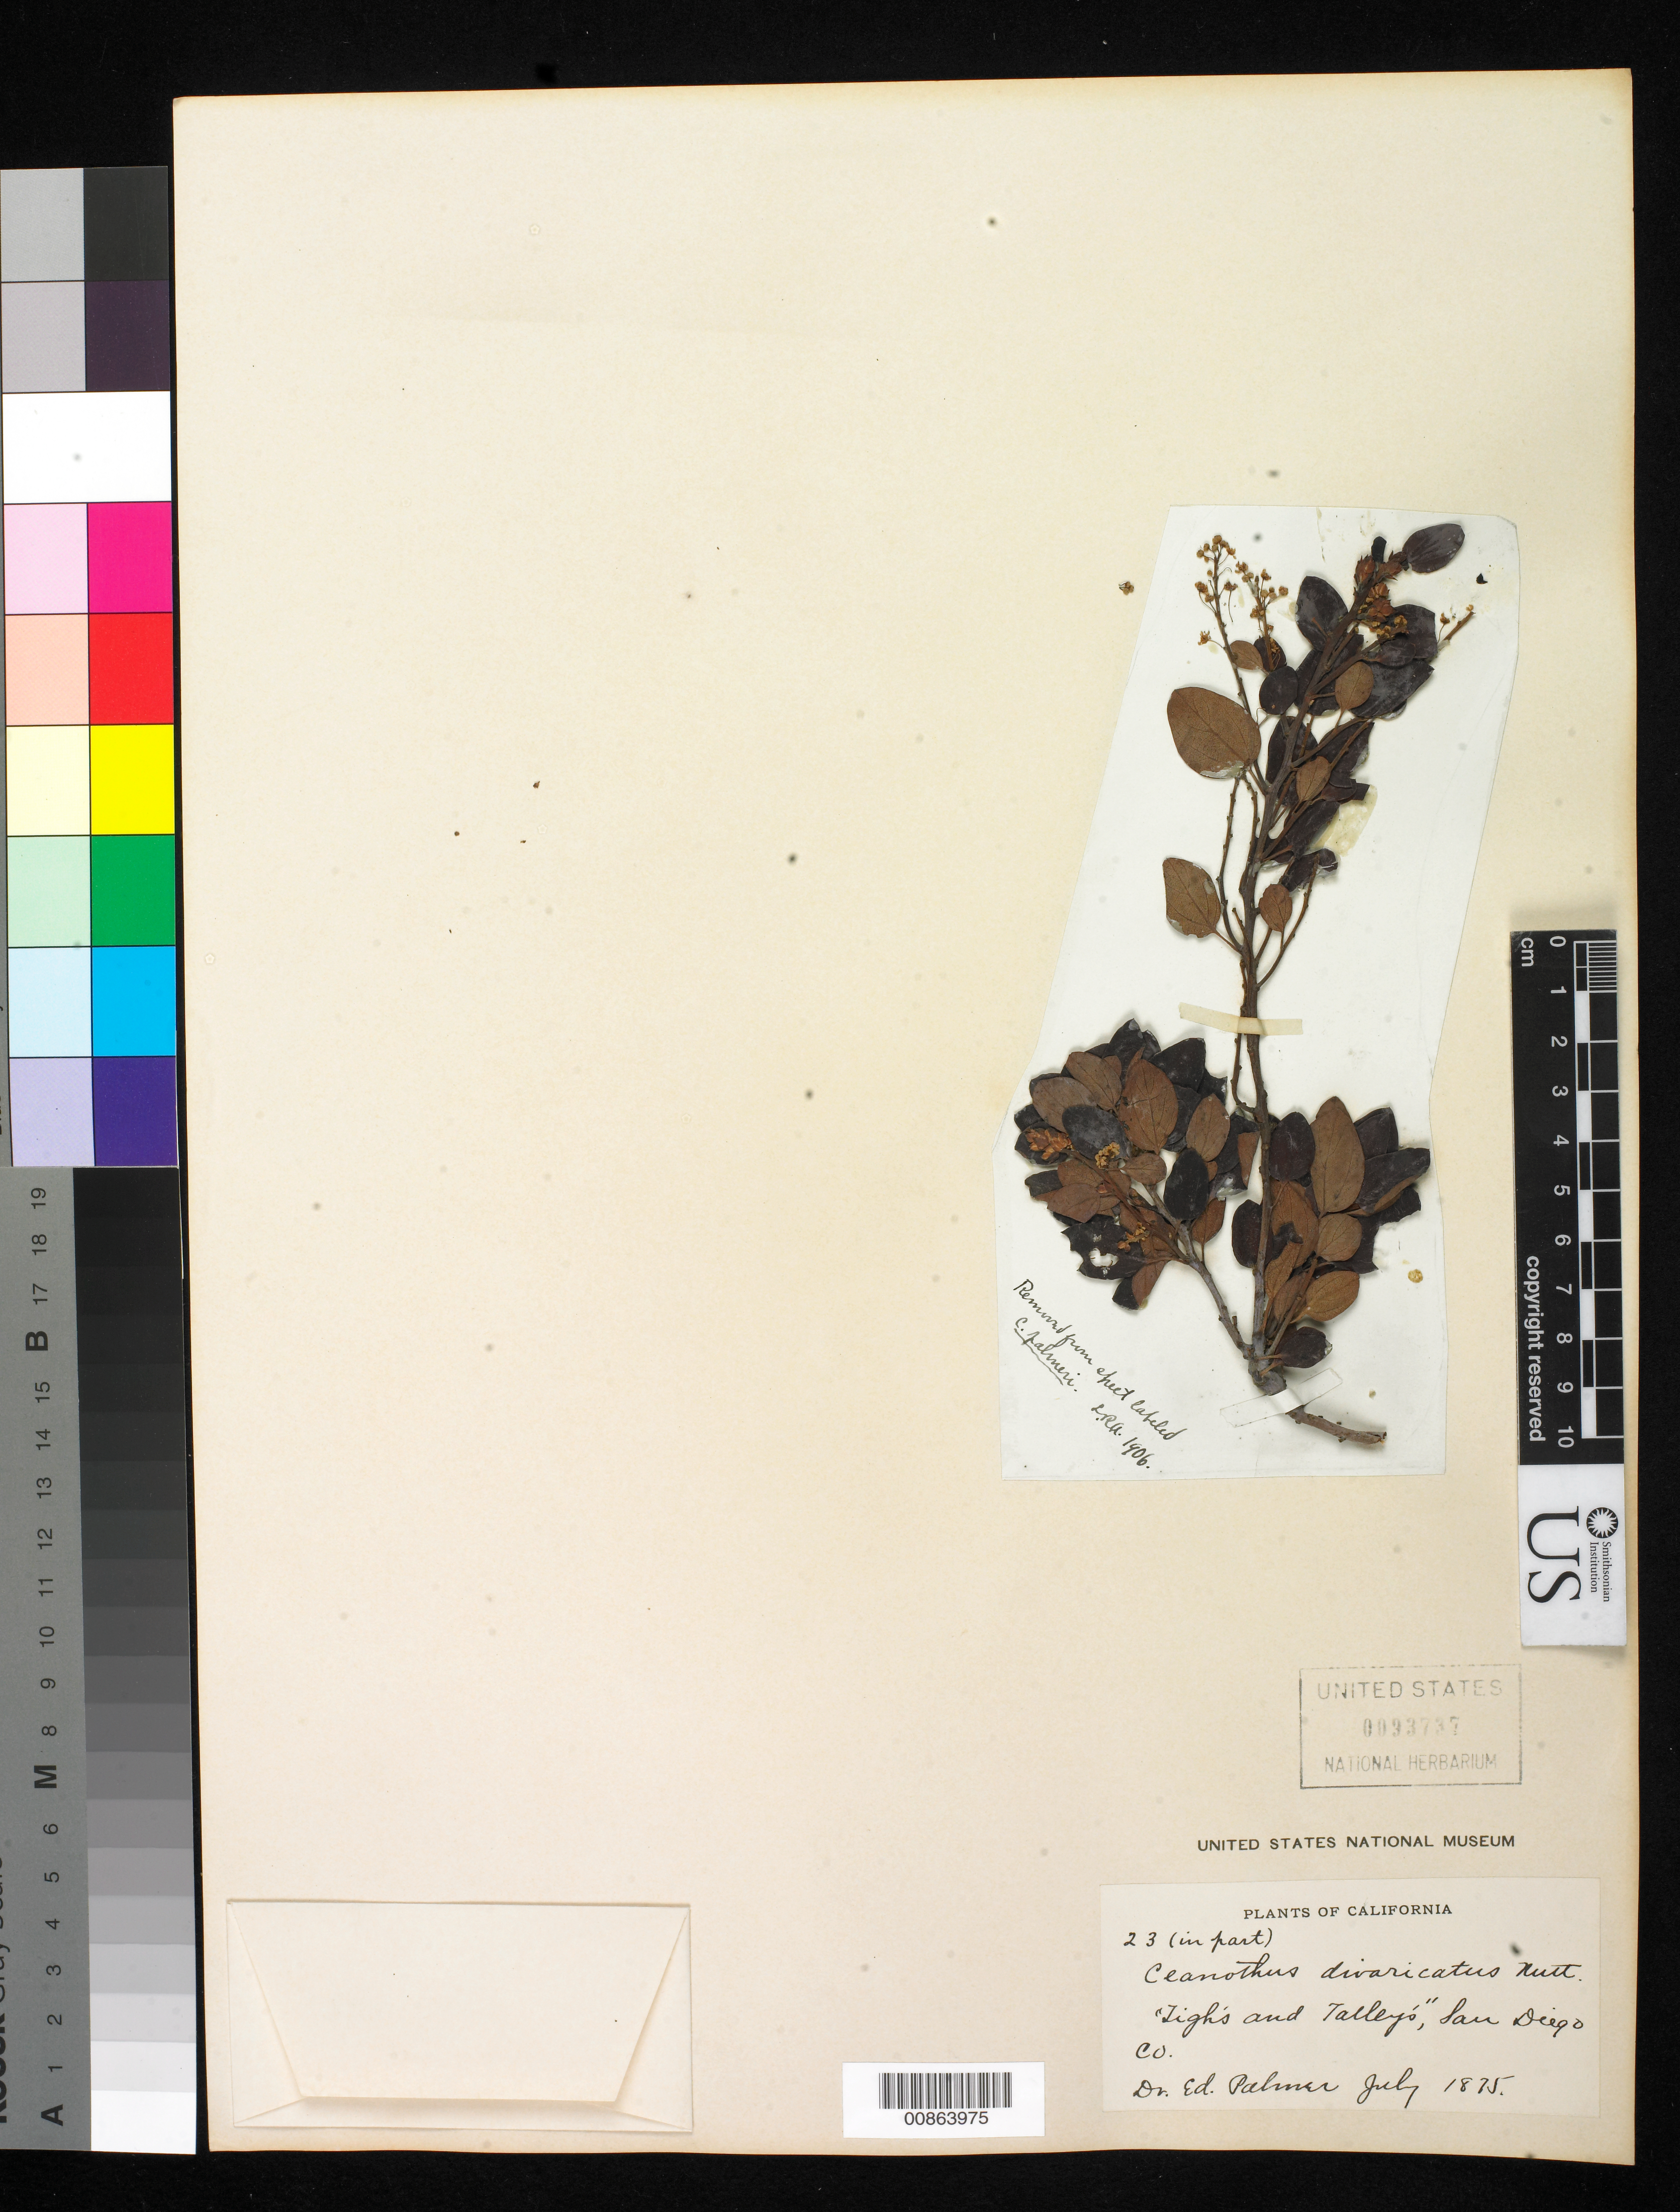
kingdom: Plantae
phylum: Tracheophyta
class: Magnoliopsida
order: Rosales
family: Rhamnaceae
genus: Ceanothus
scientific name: Ceanothus divaricatus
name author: Nutt. ex Torr. & S.F. Gray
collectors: E. Palmer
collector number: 23 (in part)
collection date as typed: Jul 1875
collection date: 1875-07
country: United States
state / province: California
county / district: San Diego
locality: Tigh's and Talley's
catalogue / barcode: US 93737